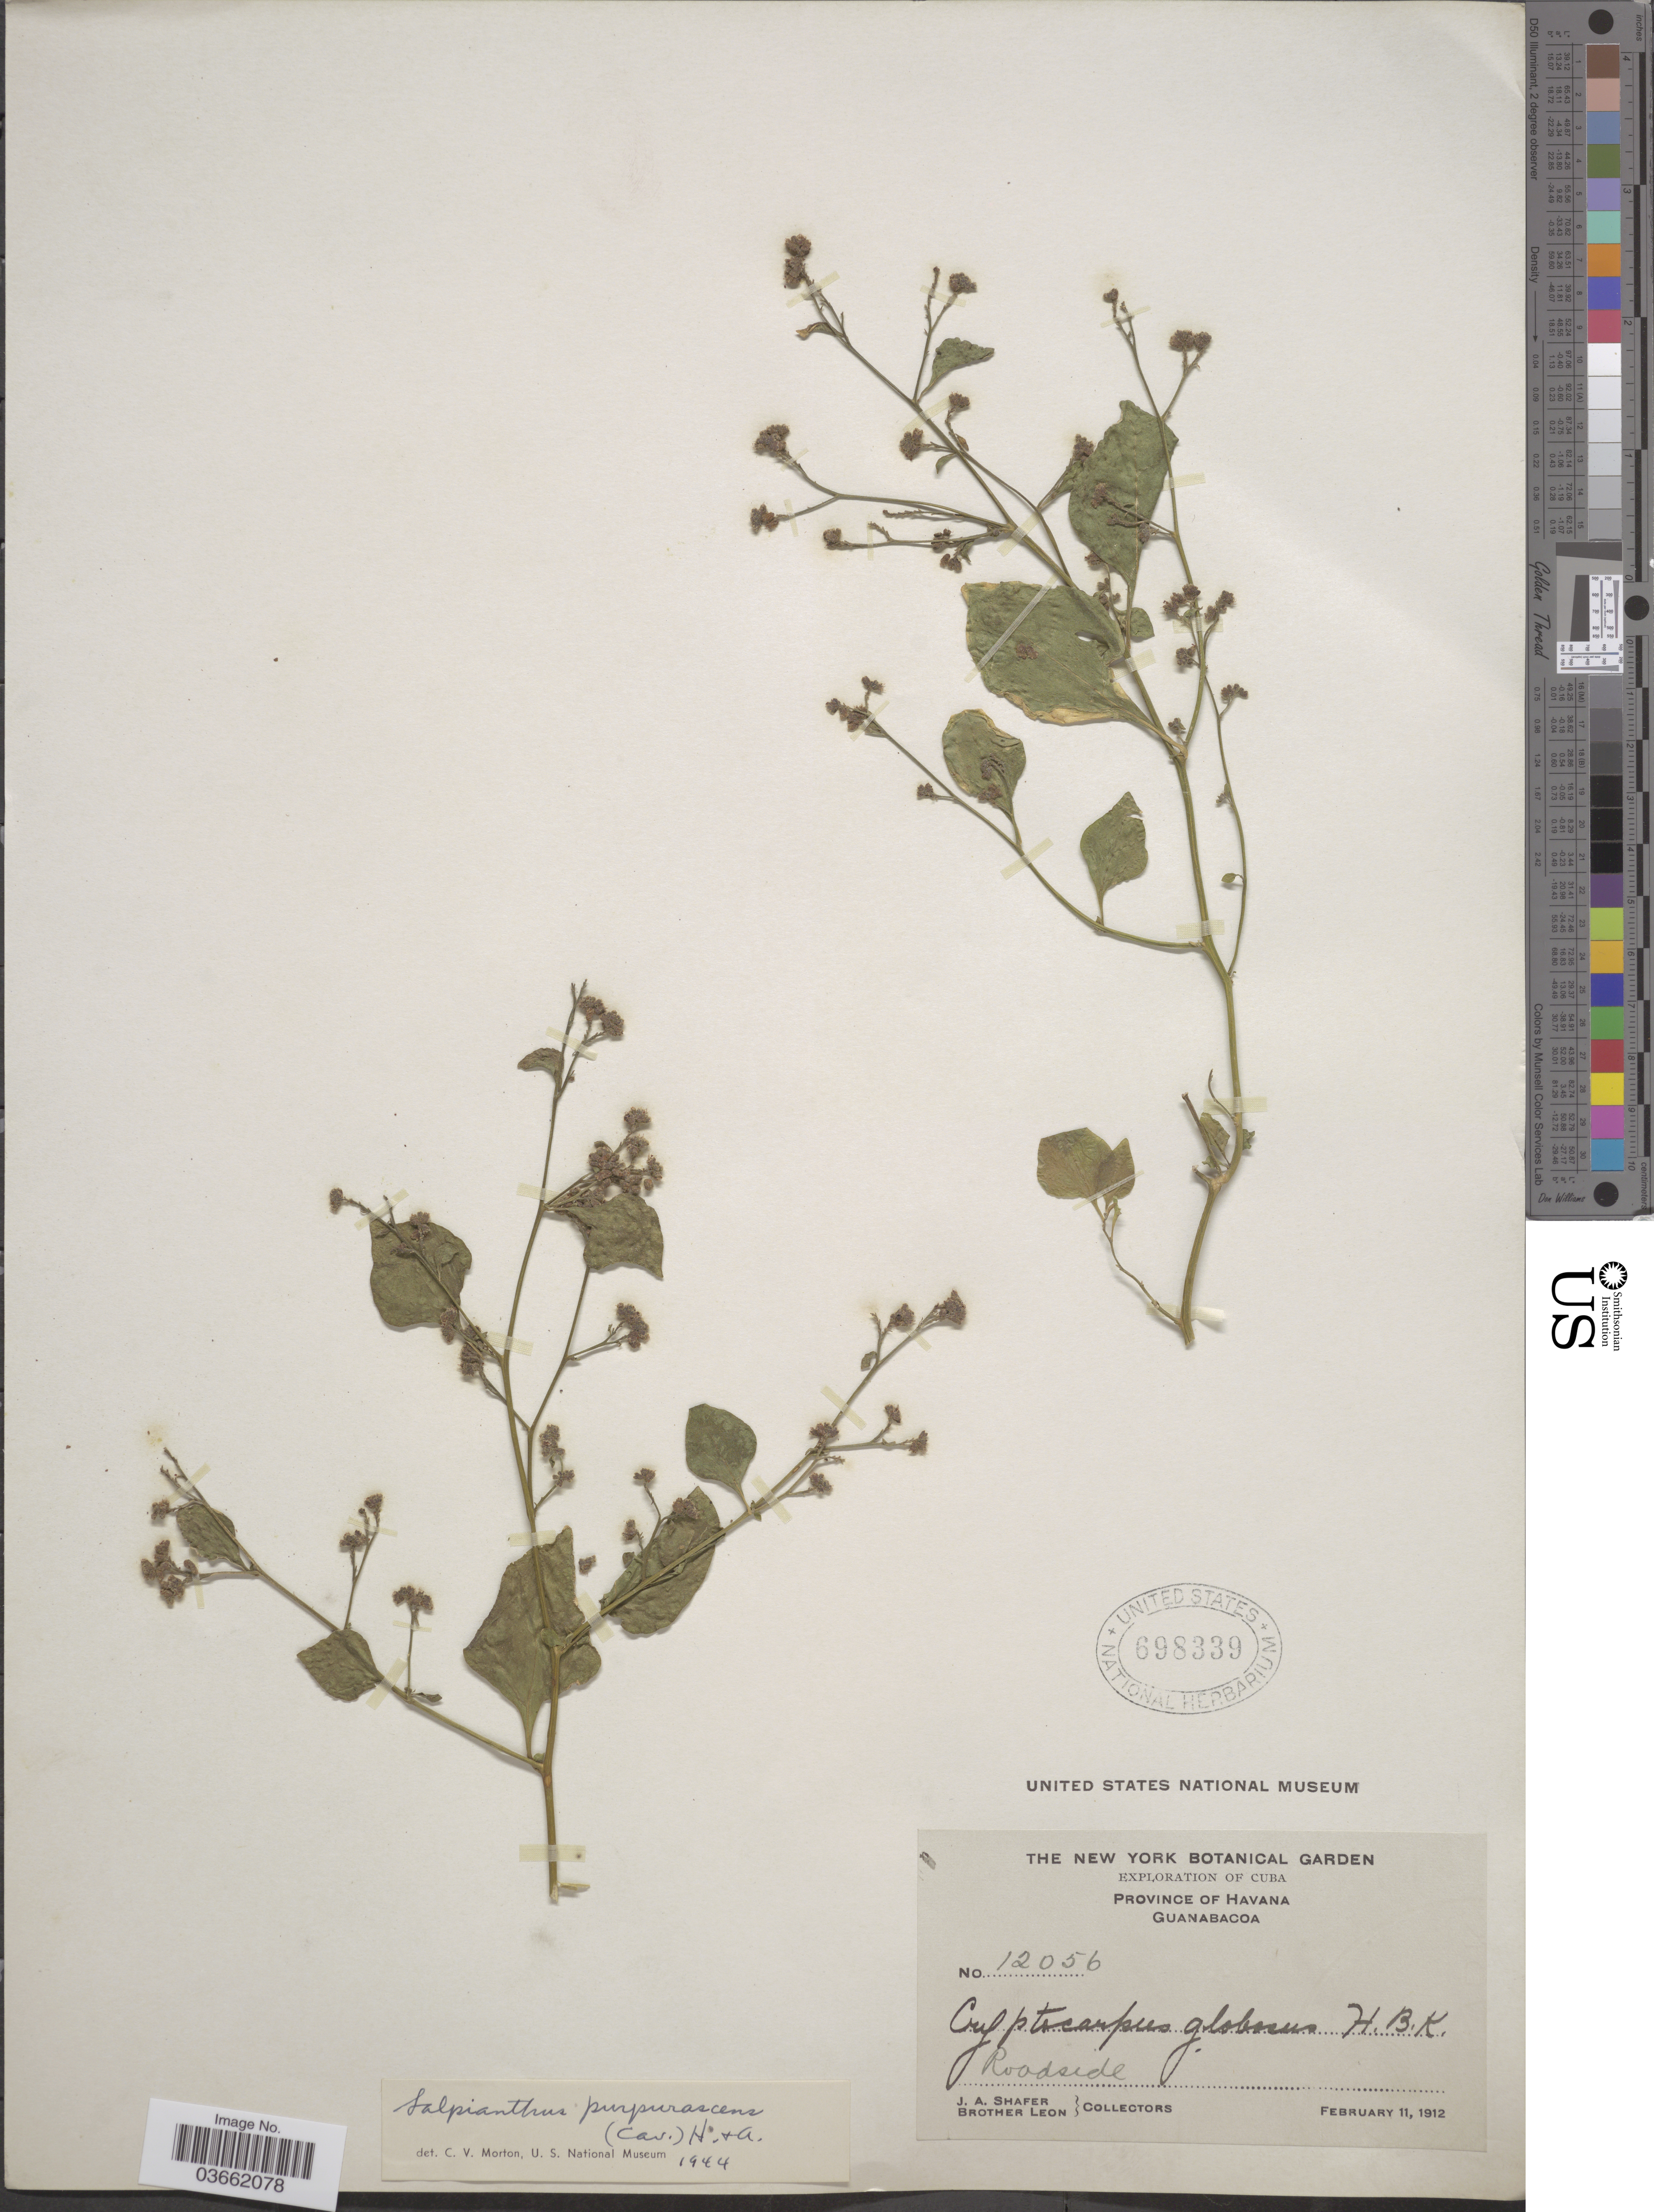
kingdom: Plantae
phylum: Tracheophyta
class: Magnoliopsida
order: Caryophyllales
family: Nyctaginaceae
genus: Salpianthus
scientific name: Salpianthus purpurascens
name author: (Cav. ex Lag.) Hook. & Arn.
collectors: J. A. Shafer & Bro. León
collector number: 12056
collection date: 1912-02-11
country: Cuba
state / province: La Habana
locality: Province of Havana. Guanabacoa.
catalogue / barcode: US 698339